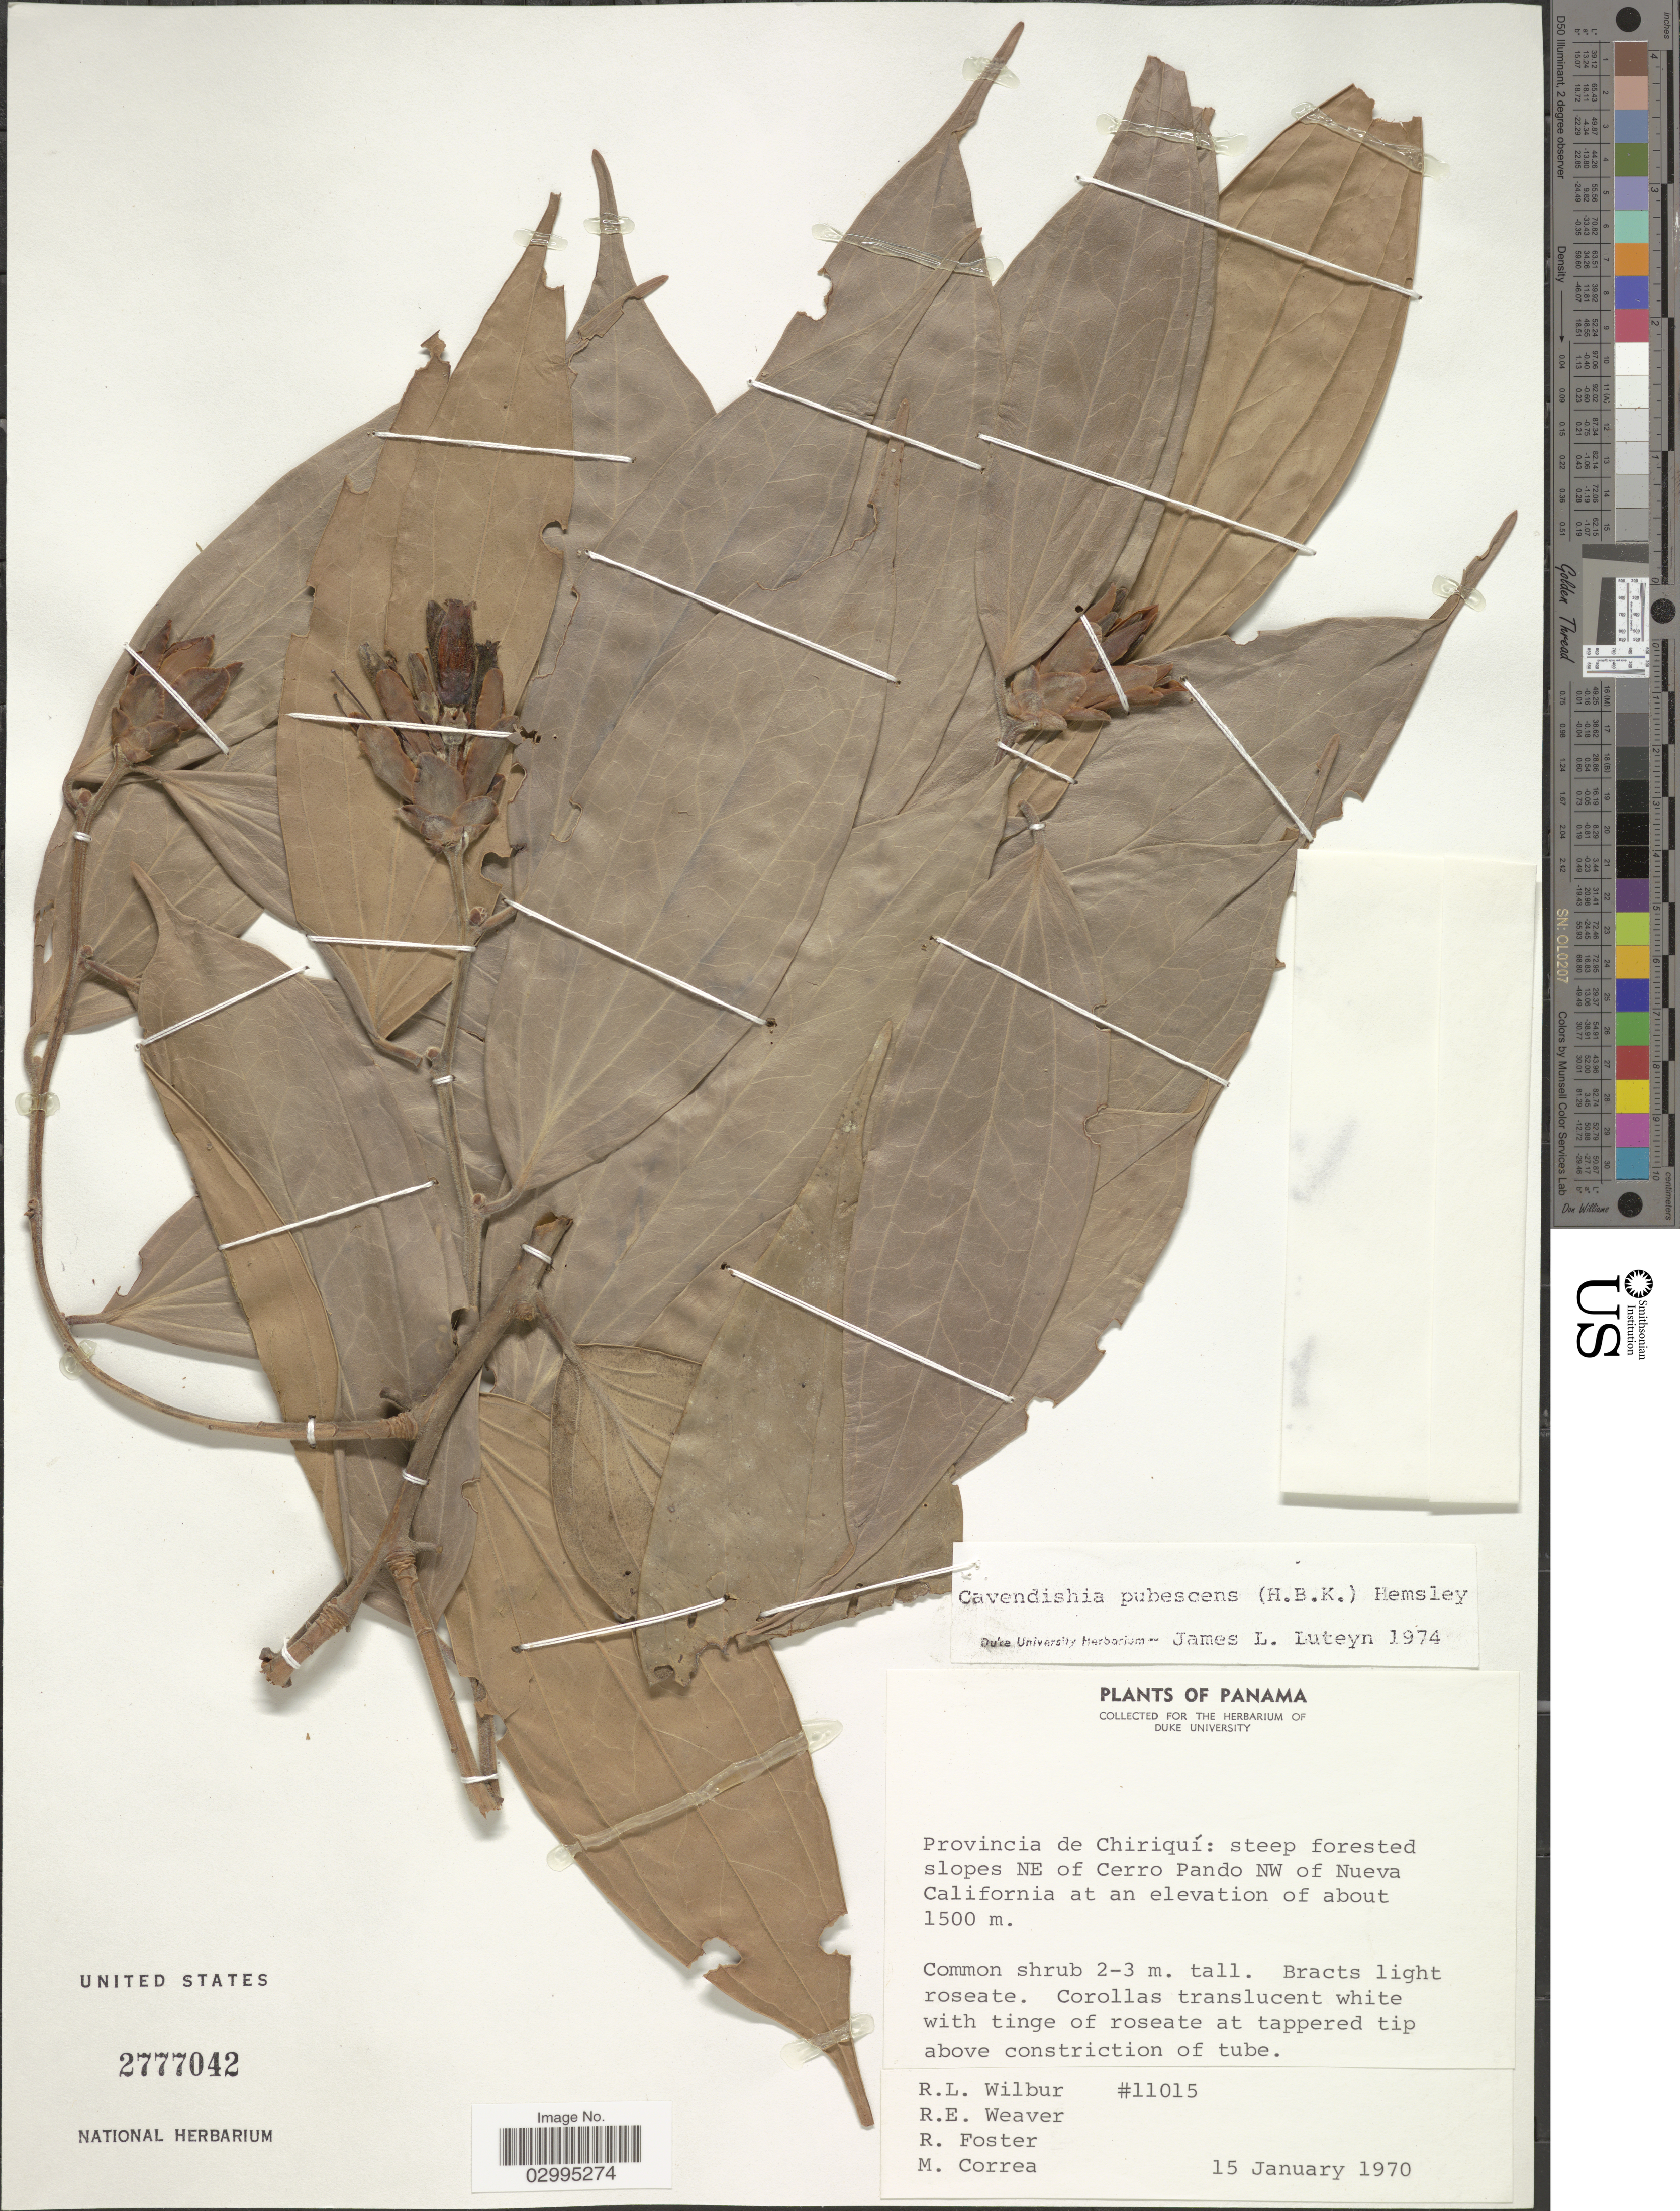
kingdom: Plantae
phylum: Tracheophyta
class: Magnoliopsida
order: Ericales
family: Ericaceae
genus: Cavendishia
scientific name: Cavendishia pubescens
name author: (Kunth) Hemsl.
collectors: R. L. Wilbur, R. E. Weaver, R. Foster & M. Correa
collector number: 11015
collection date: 1970-01-15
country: Panama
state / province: Chiriqui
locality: Steep forested slopes NE of Cerro Pando NW of Nueva California.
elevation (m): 1500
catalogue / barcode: US 2777042